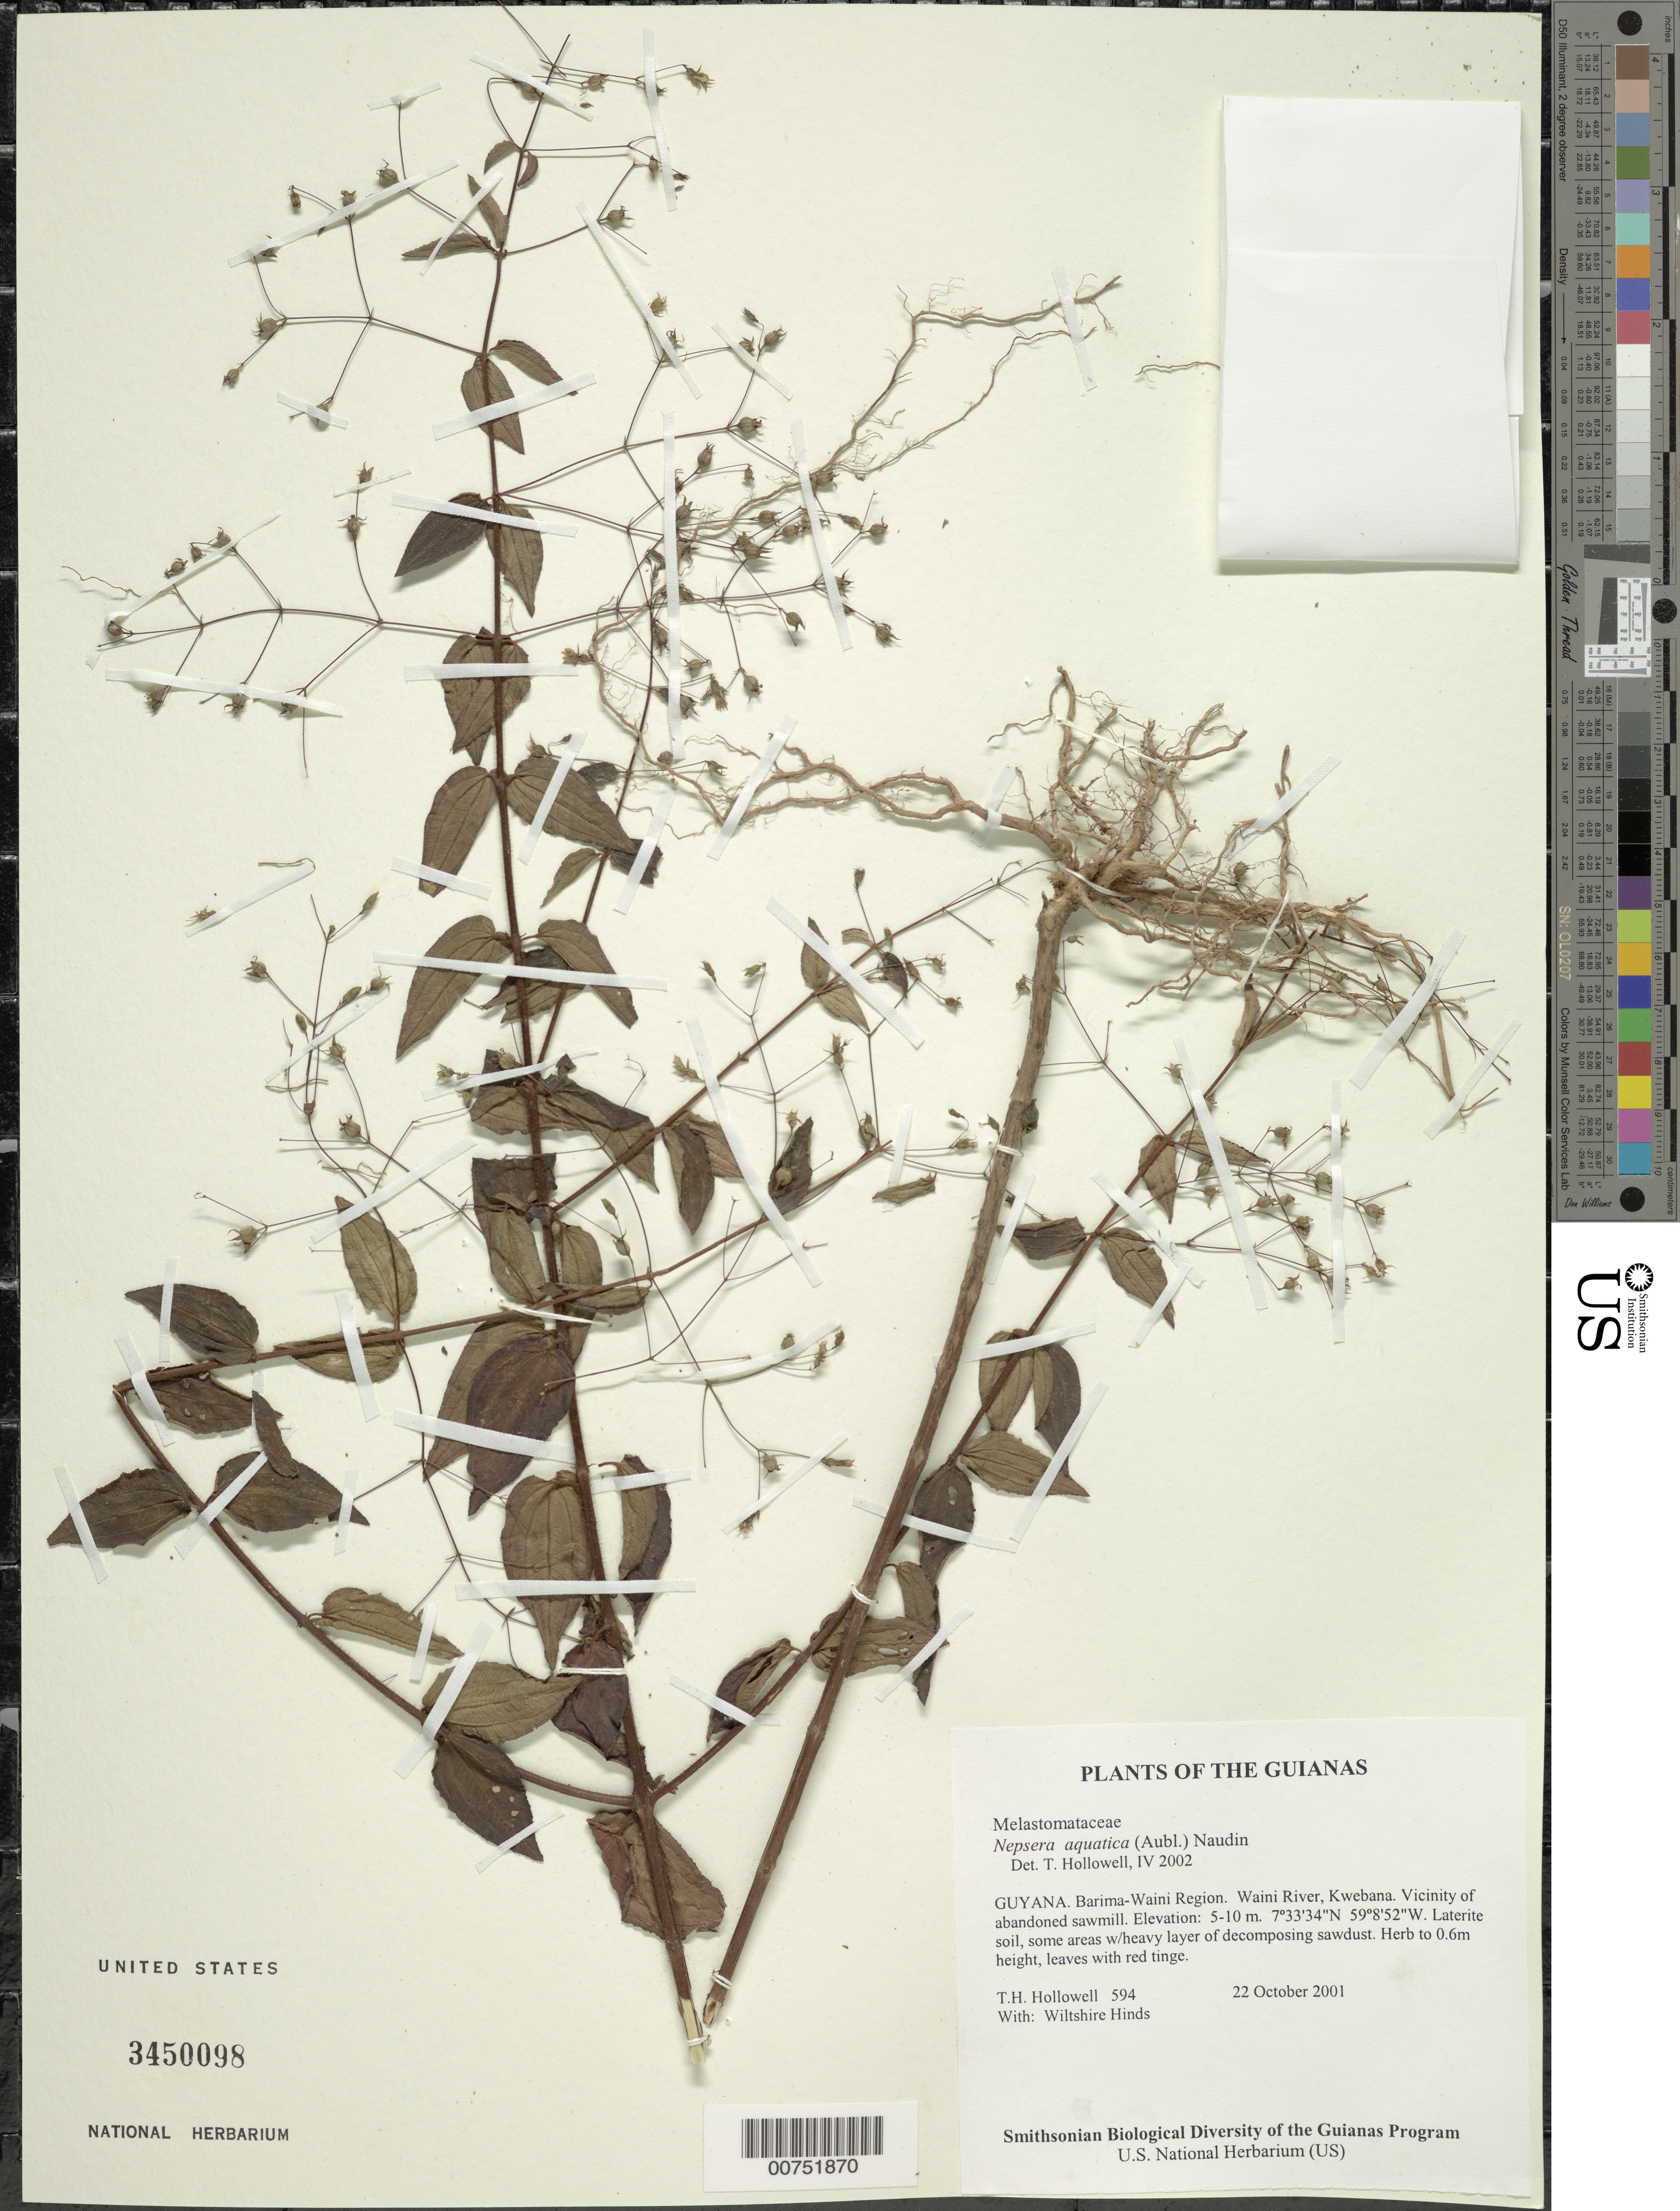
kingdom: Plantae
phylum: Tracheophyta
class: Magnoliopsida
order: Myrtales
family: Melastomataceae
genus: Nepsera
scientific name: Nepsera aquatica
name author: (Aubl.) Naudin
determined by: Hollowell, T. H., (BOT), Smithsonian Institution - National Museum of Natural History (UNITED STATES)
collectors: T. Hollowell & W. Hinds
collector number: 594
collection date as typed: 22 October 2001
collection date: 2001-10-22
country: Guyana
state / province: Barima-Waini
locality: Waini River, Kwebana. Vicinity of abandoned sawmill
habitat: Laterite soil, some areas w/heavy layer of decomposing sawdust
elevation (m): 5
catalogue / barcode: US 3450098